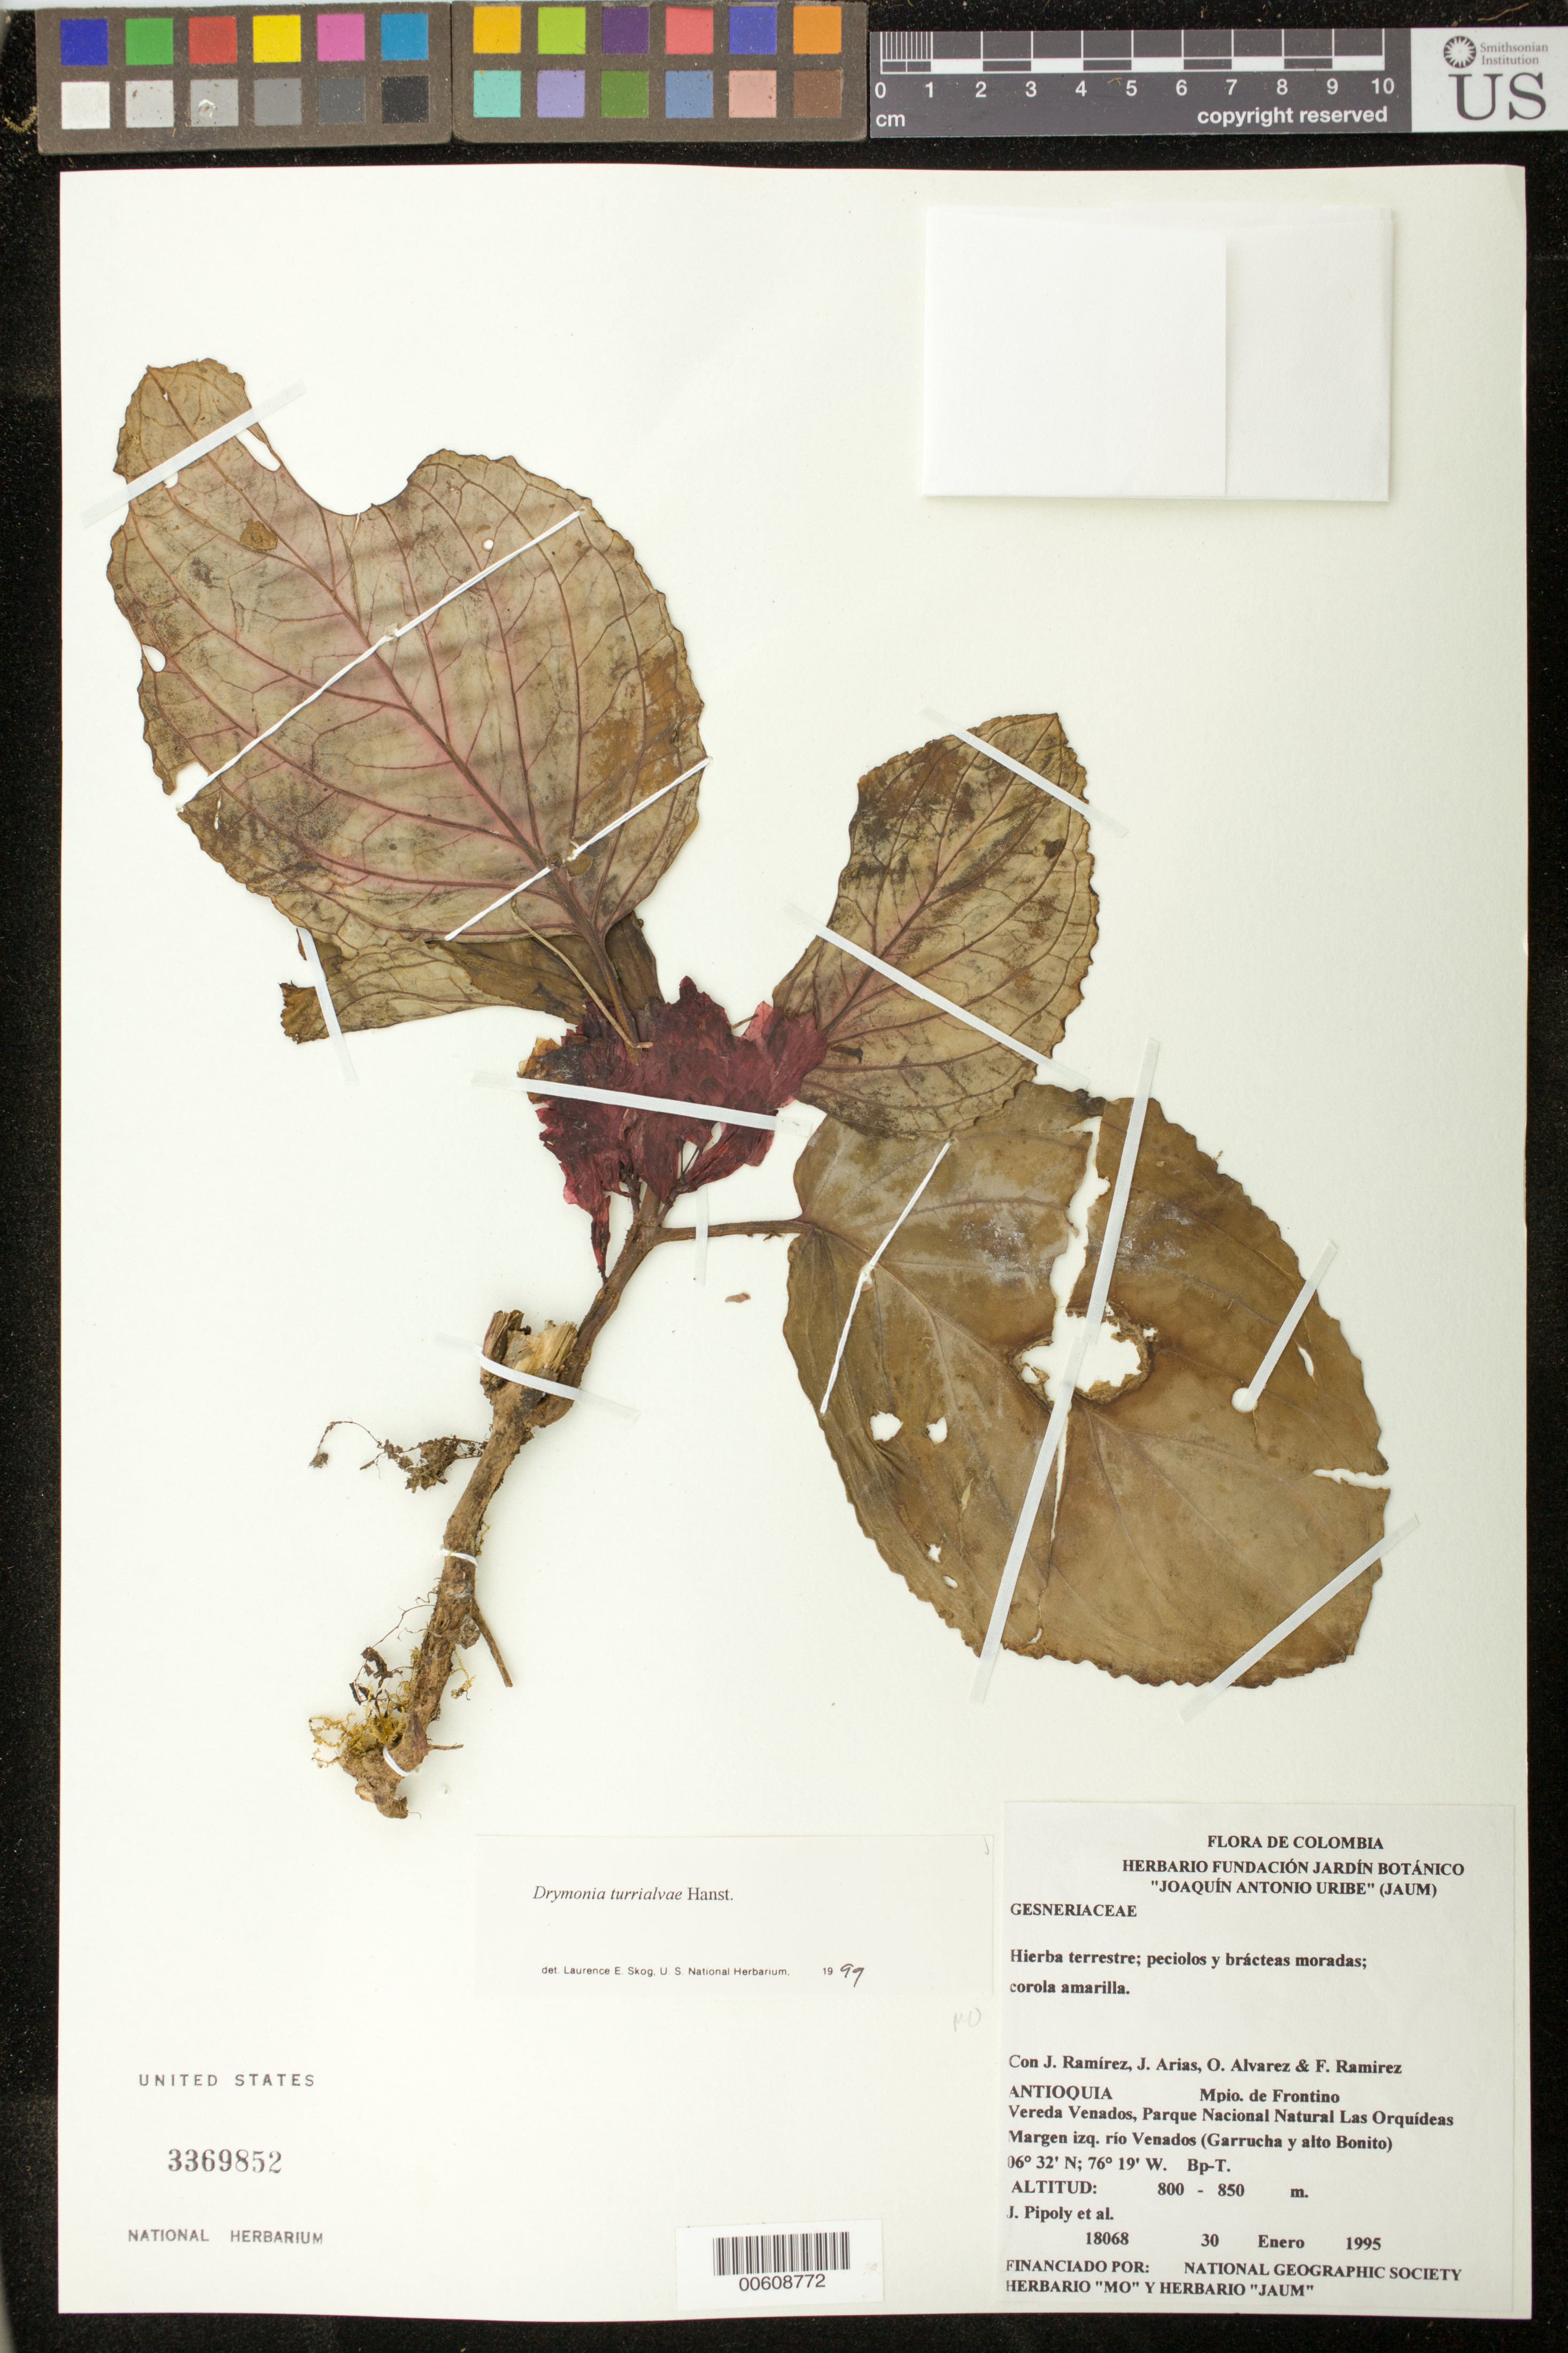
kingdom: Plantae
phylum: Tracheophyta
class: Magnoliopsida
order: Lamiales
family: Gesneriaceae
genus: Drymonia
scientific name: Drymonia turrialvae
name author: Hanst.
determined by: Skog, Laurence E.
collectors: J. J. Pipoly, J. Ramírez, J. Arias, O. Alverez & F. Ramirez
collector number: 18068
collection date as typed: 30 Jan 1995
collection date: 1995-01-30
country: Colombia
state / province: Antioquia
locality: Mpio. de Frontino, Vereda Venados, Parque Nacional Natural Las Orquídeas, margen izq. río Venados (Garrucha y alto Bonito)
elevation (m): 800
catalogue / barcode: US 3369852